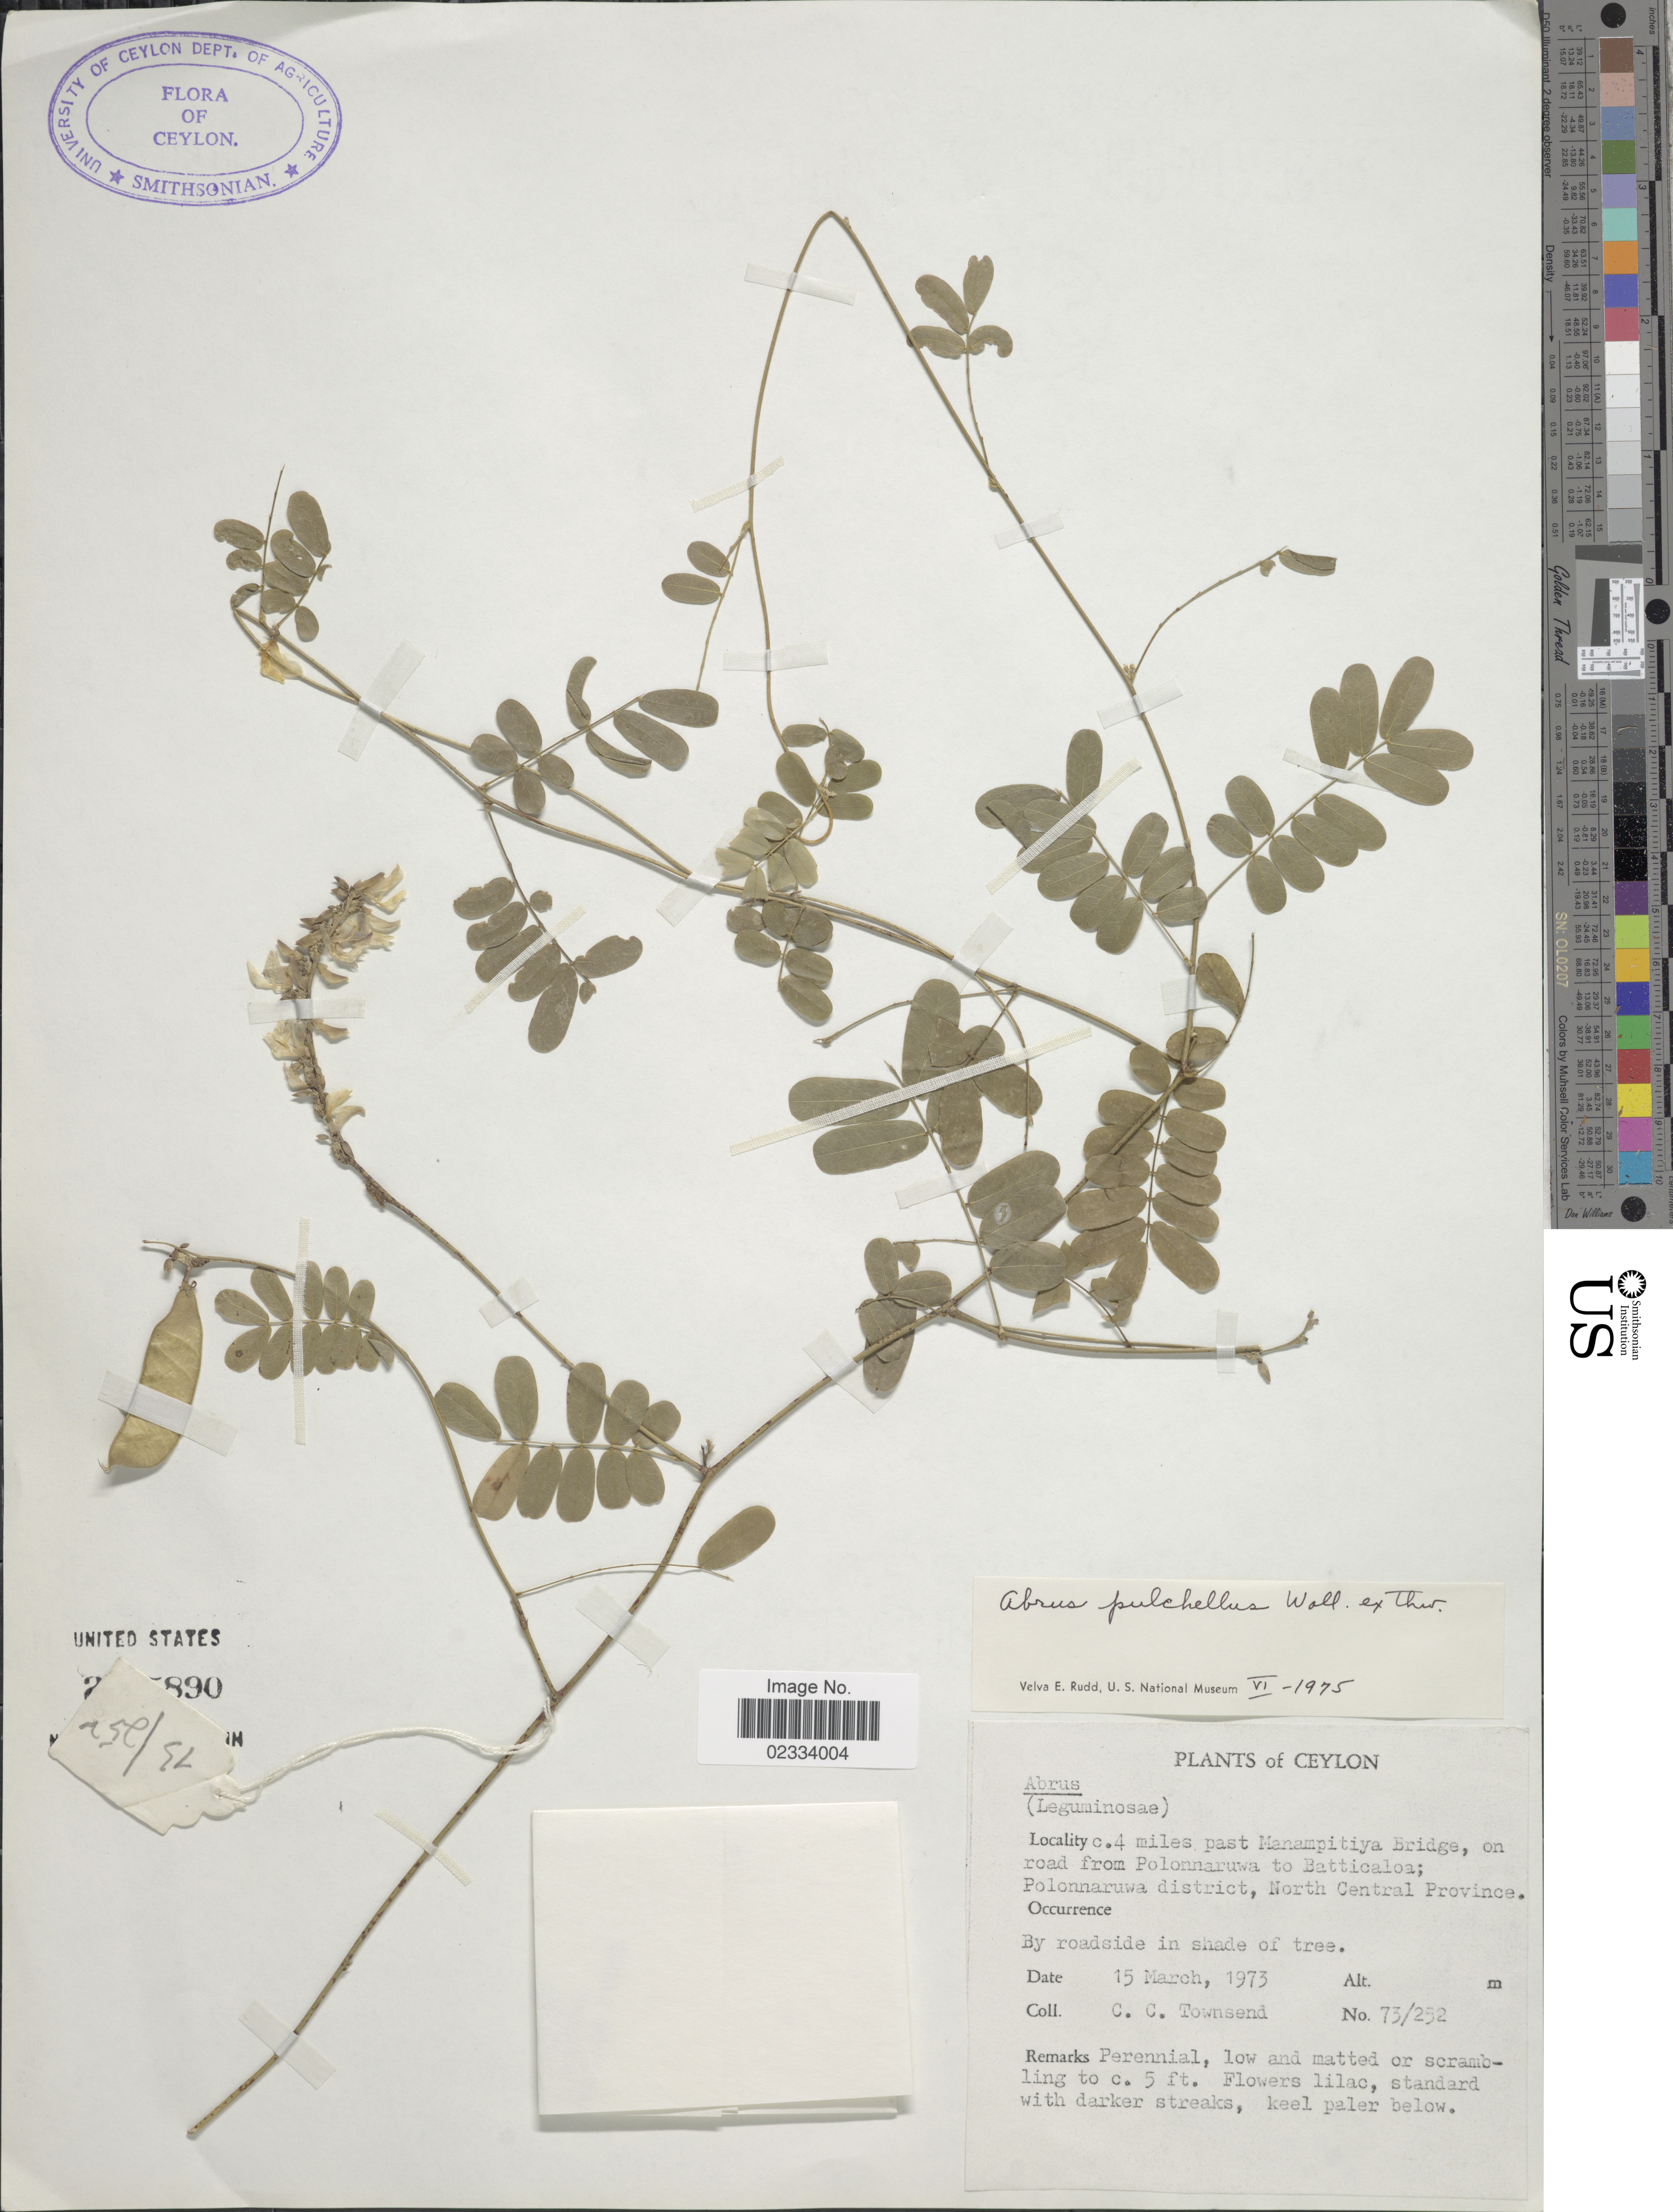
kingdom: Plantae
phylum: Tracheophyta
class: Magnoliopsida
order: Fabales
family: Fabaceae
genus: Abrus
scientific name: Abrus pulchellus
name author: Wall.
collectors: C. C. Townsend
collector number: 73/252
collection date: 1973-03-15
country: Sri Lanka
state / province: North Central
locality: Ceylon, c. 4 miles past Manampitiya Bridge, on road from Polonnaruwa to Batticaloa; Polonnaruwa district